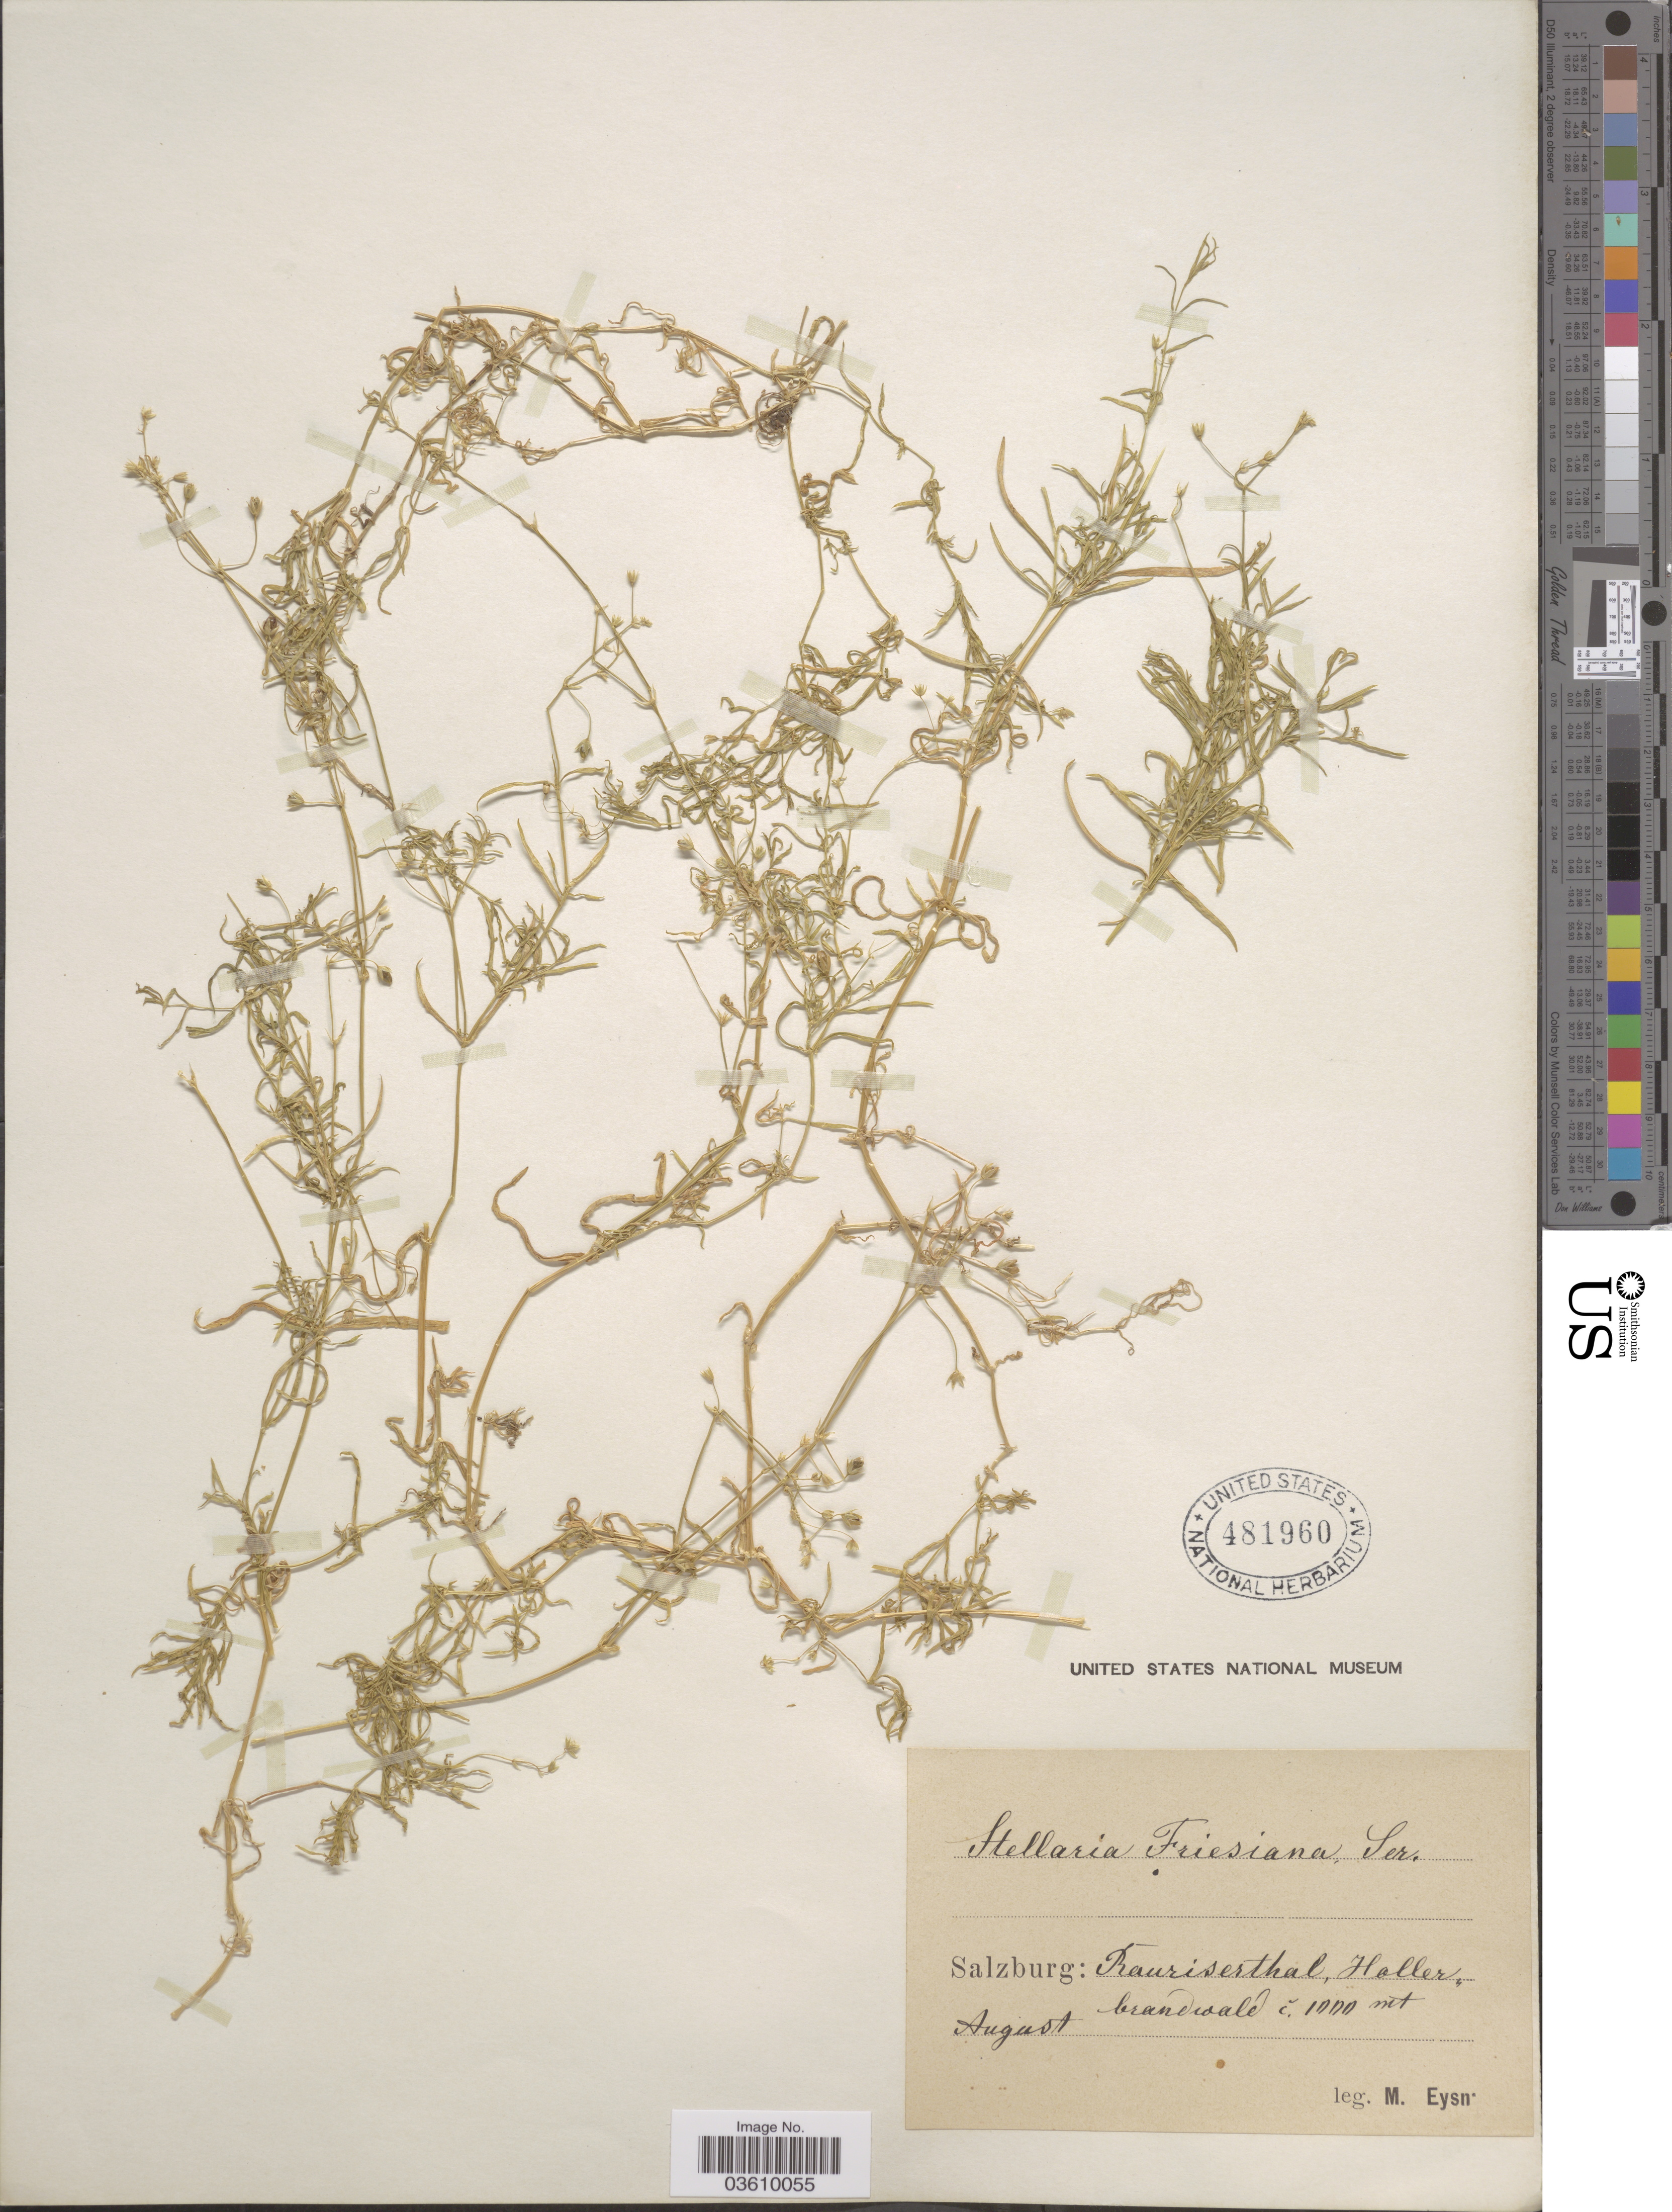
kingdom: Plantae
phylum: Tracheophyta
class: Magnoliopsida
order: Caryophyllales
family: Caryophyllaceae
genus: Stellaria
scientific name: Stellaria friesiana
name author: Ser.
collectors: M. Eysn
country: Austria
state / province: Salzburg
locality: Rauriserthal, Haller [interpreted] brandwald.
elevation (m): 1000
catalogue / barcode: US 481960